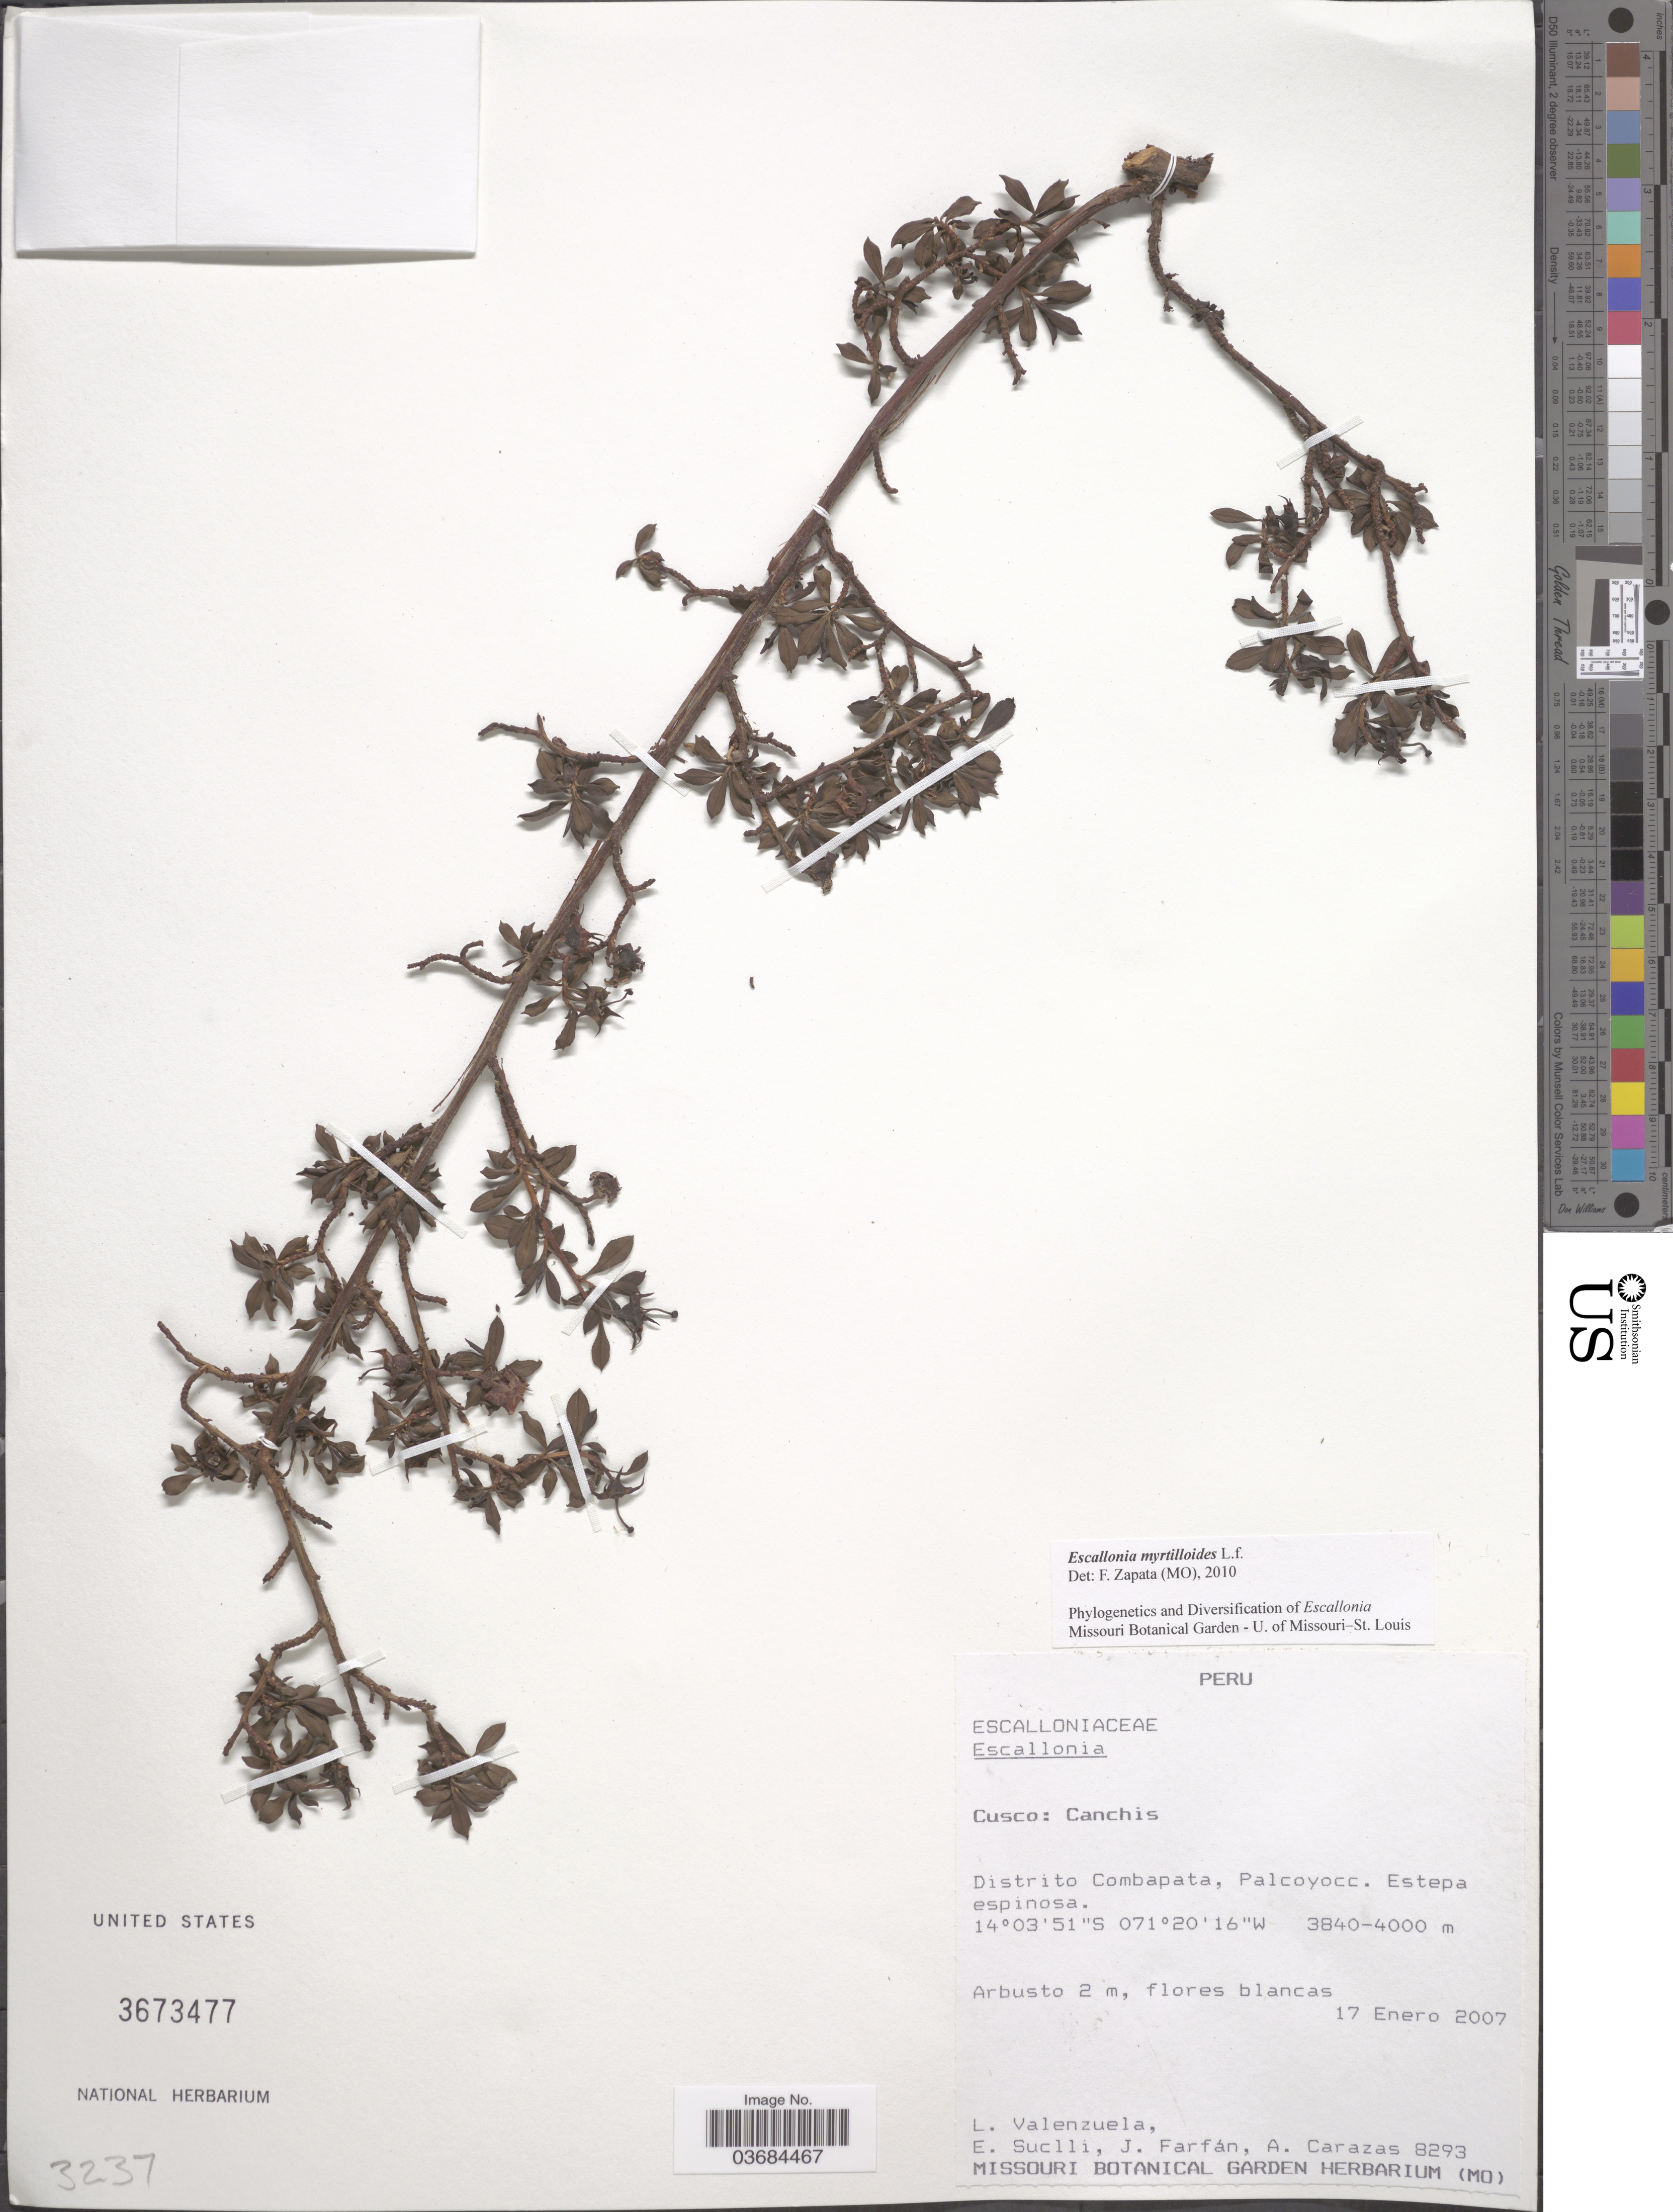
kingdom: Plantae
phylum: Tracheophyta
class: Magnoliopsida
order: Escalloniales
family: Escalloniaceae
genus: Escallonia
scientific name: Escallonia myrtilloides var. myrtilloides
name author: L. f.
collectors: L. Valenzuela, E. Suclli, J. Farfán & A. Carazas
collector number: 8293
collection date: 2007-01-17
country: Peru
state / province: Cusco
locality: Canchis. Distrito Combapata, Palcoyocc.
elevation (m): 3840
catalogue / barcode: US 3673477